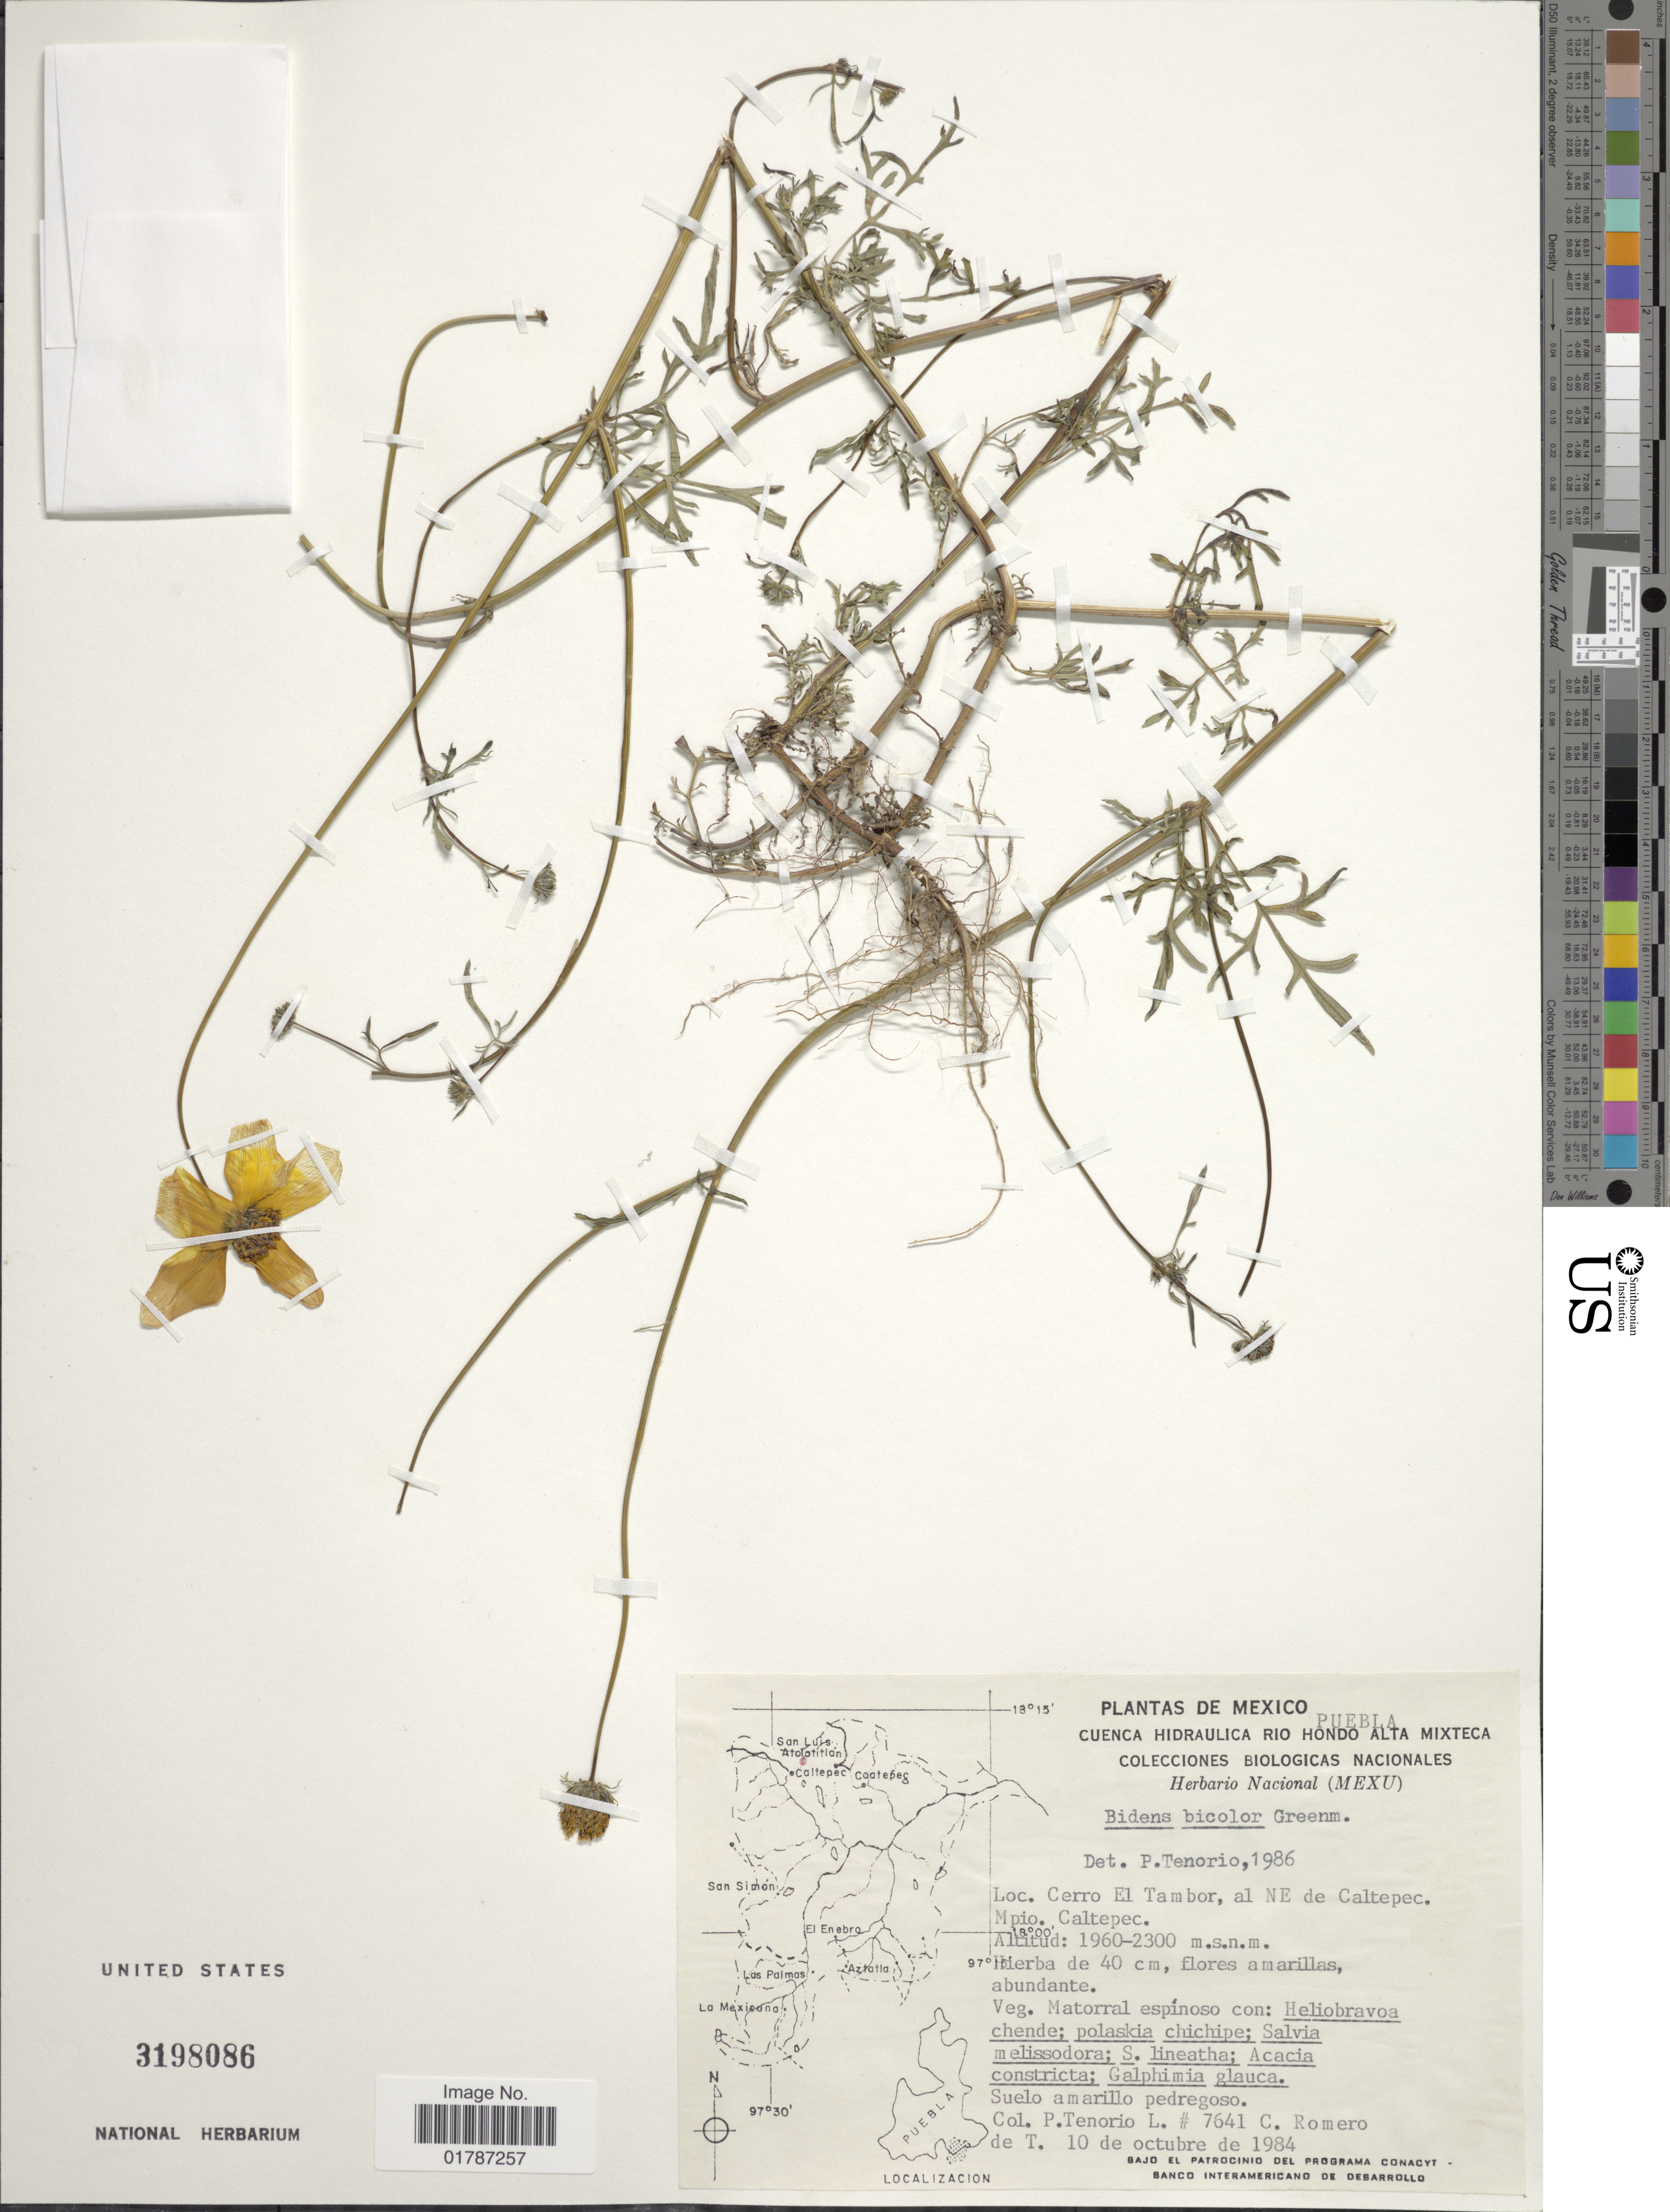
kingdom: Plantae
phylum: Tracheophyta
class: Magnoliopsida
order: Asterales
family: Asteraceae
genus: Bidens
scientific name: Bidens bicolor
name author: Greenm.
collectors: Tenorio, P. & C. Romero de T.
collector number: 7641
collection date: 1984-10-10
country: Mexico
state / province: Puebla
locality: Cerro Rl Tambor, al NE de Caltepec, Mpio. Caltepec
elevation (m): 1960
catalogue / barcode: US 3198086